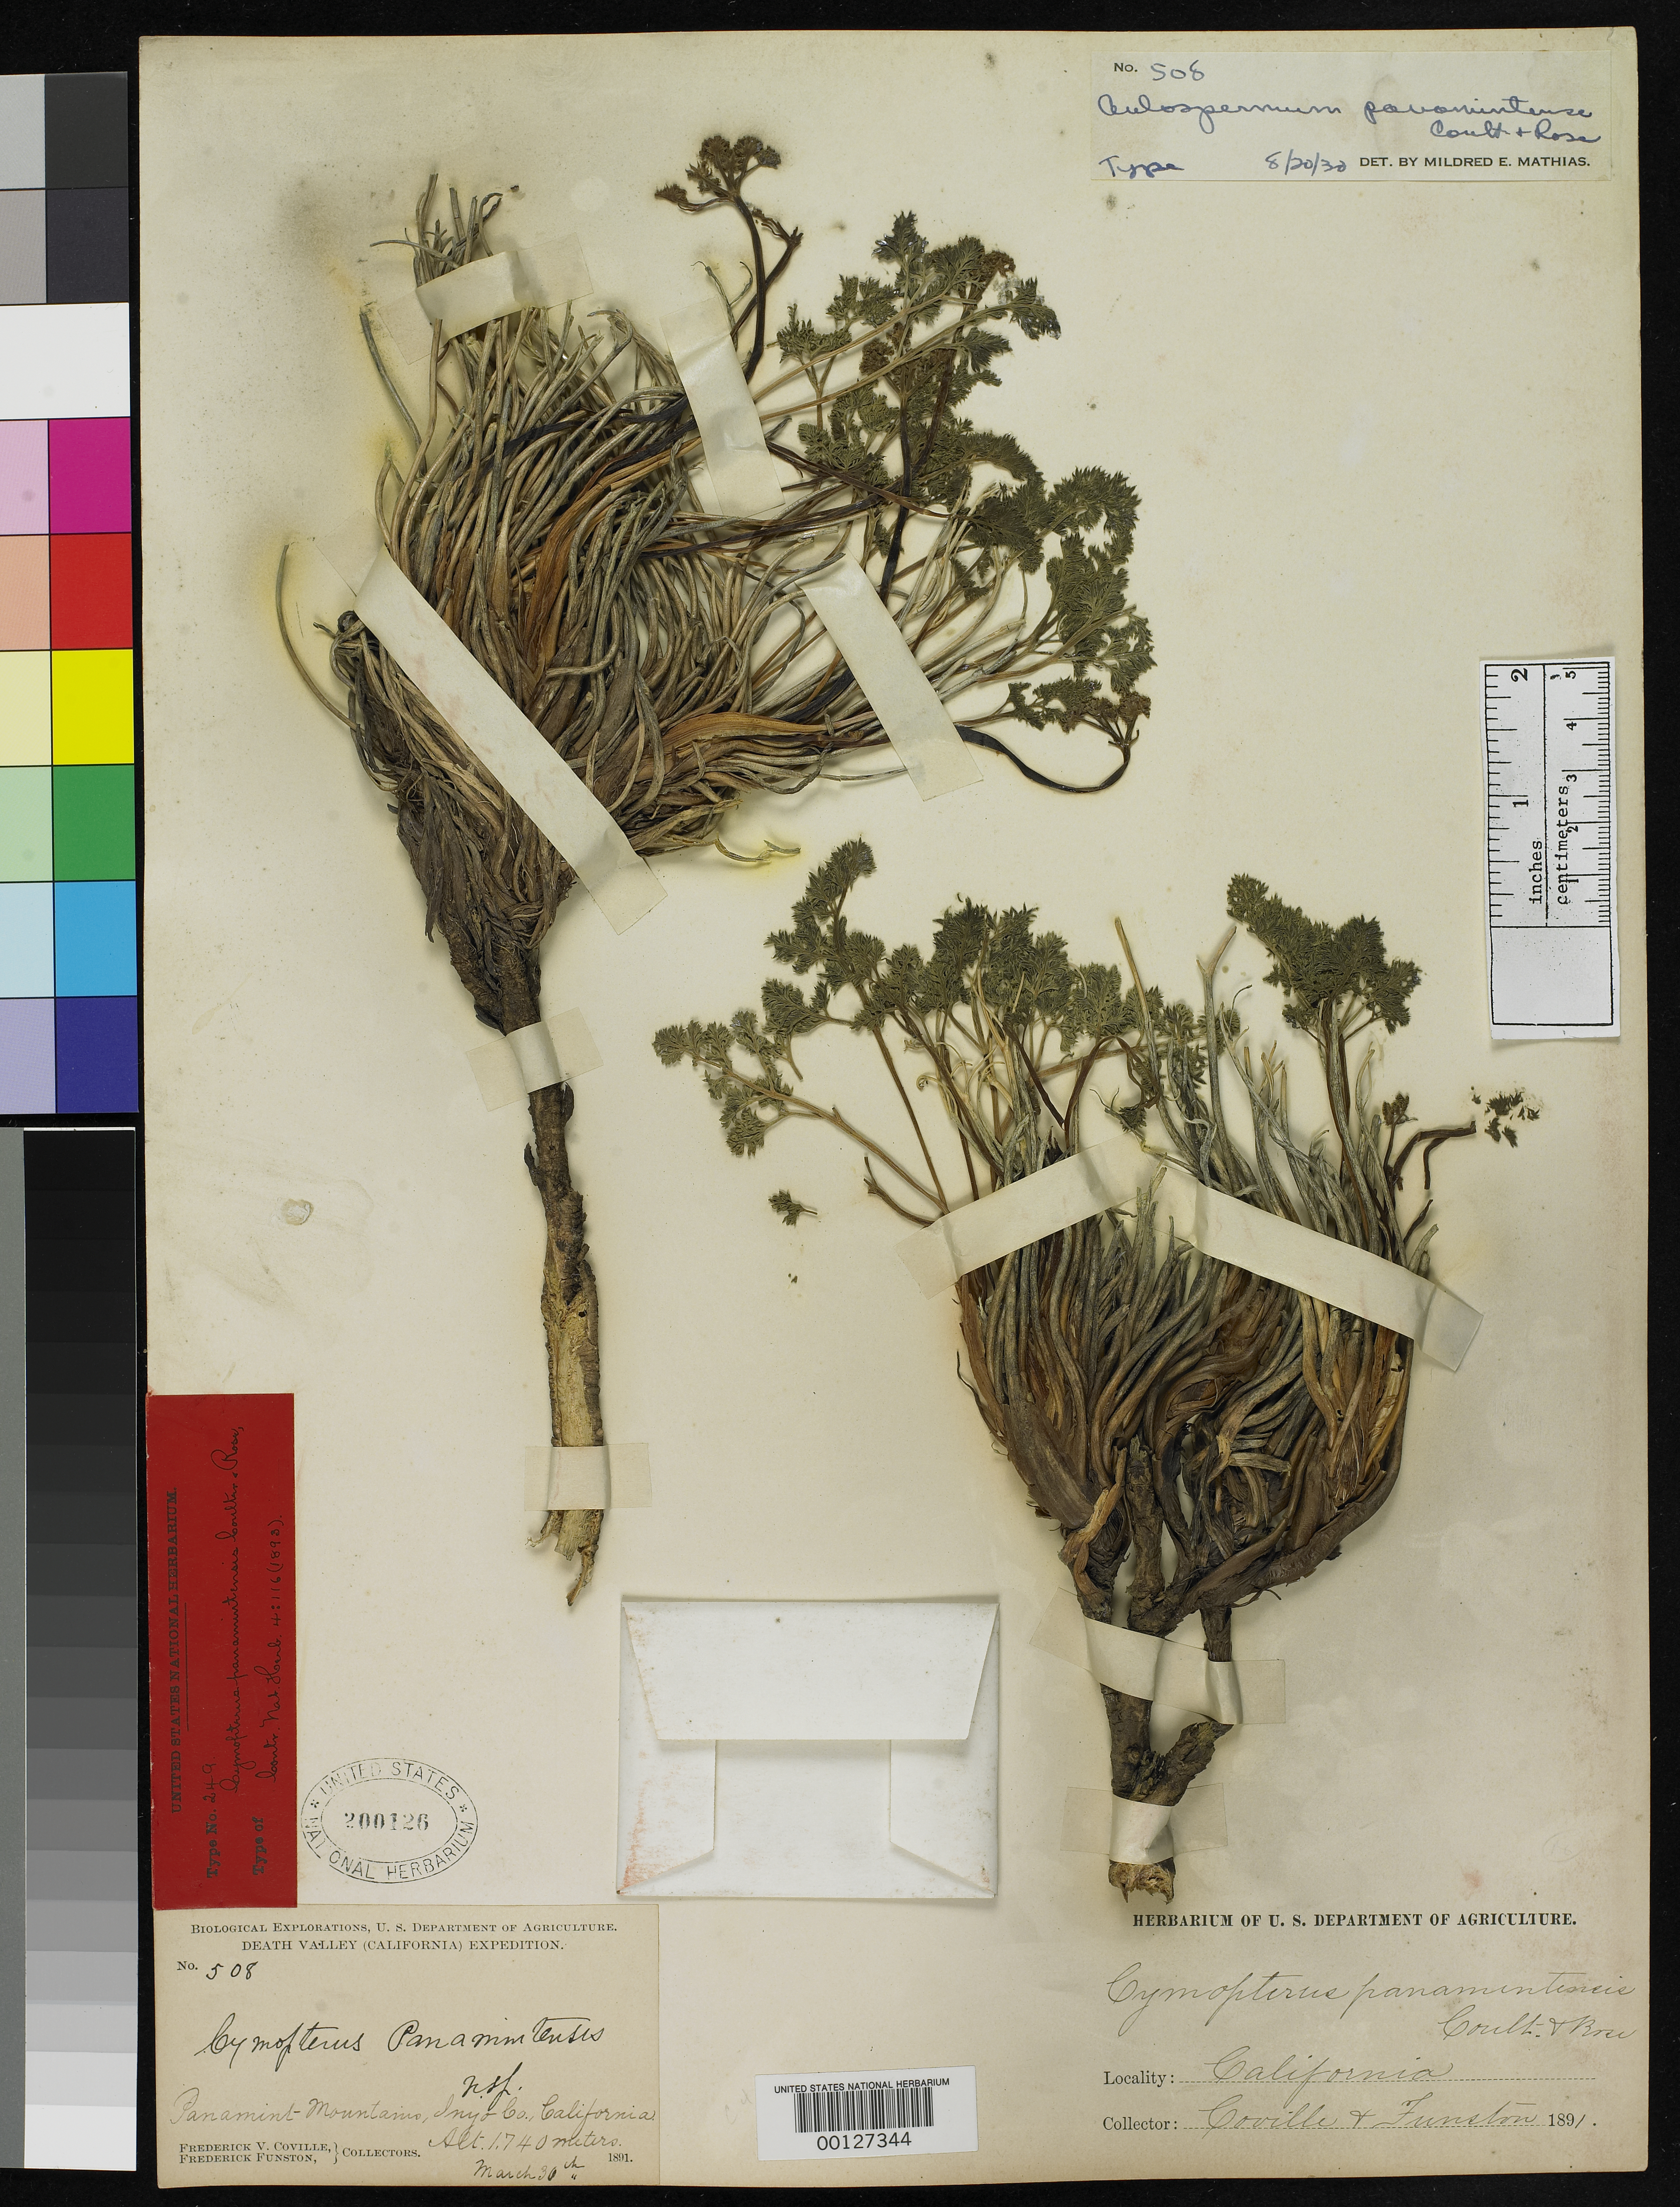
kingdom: Plantae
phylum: Tracheophyta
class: Magnoliopsida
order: Apiales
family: Apiaceae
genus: Cymopterus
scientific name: Cymopterus panamintensis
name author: J.M. Coult. & Rose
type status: Holotype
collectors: F. V. Coville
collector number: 508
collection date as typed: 30 Mar 1891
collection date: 1891-03-30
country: United States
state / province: California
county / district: Inyo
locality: Near Pete's Garden in Johnson Canyon, Panamint Mountains.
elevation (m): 1740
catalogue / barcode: US 200126